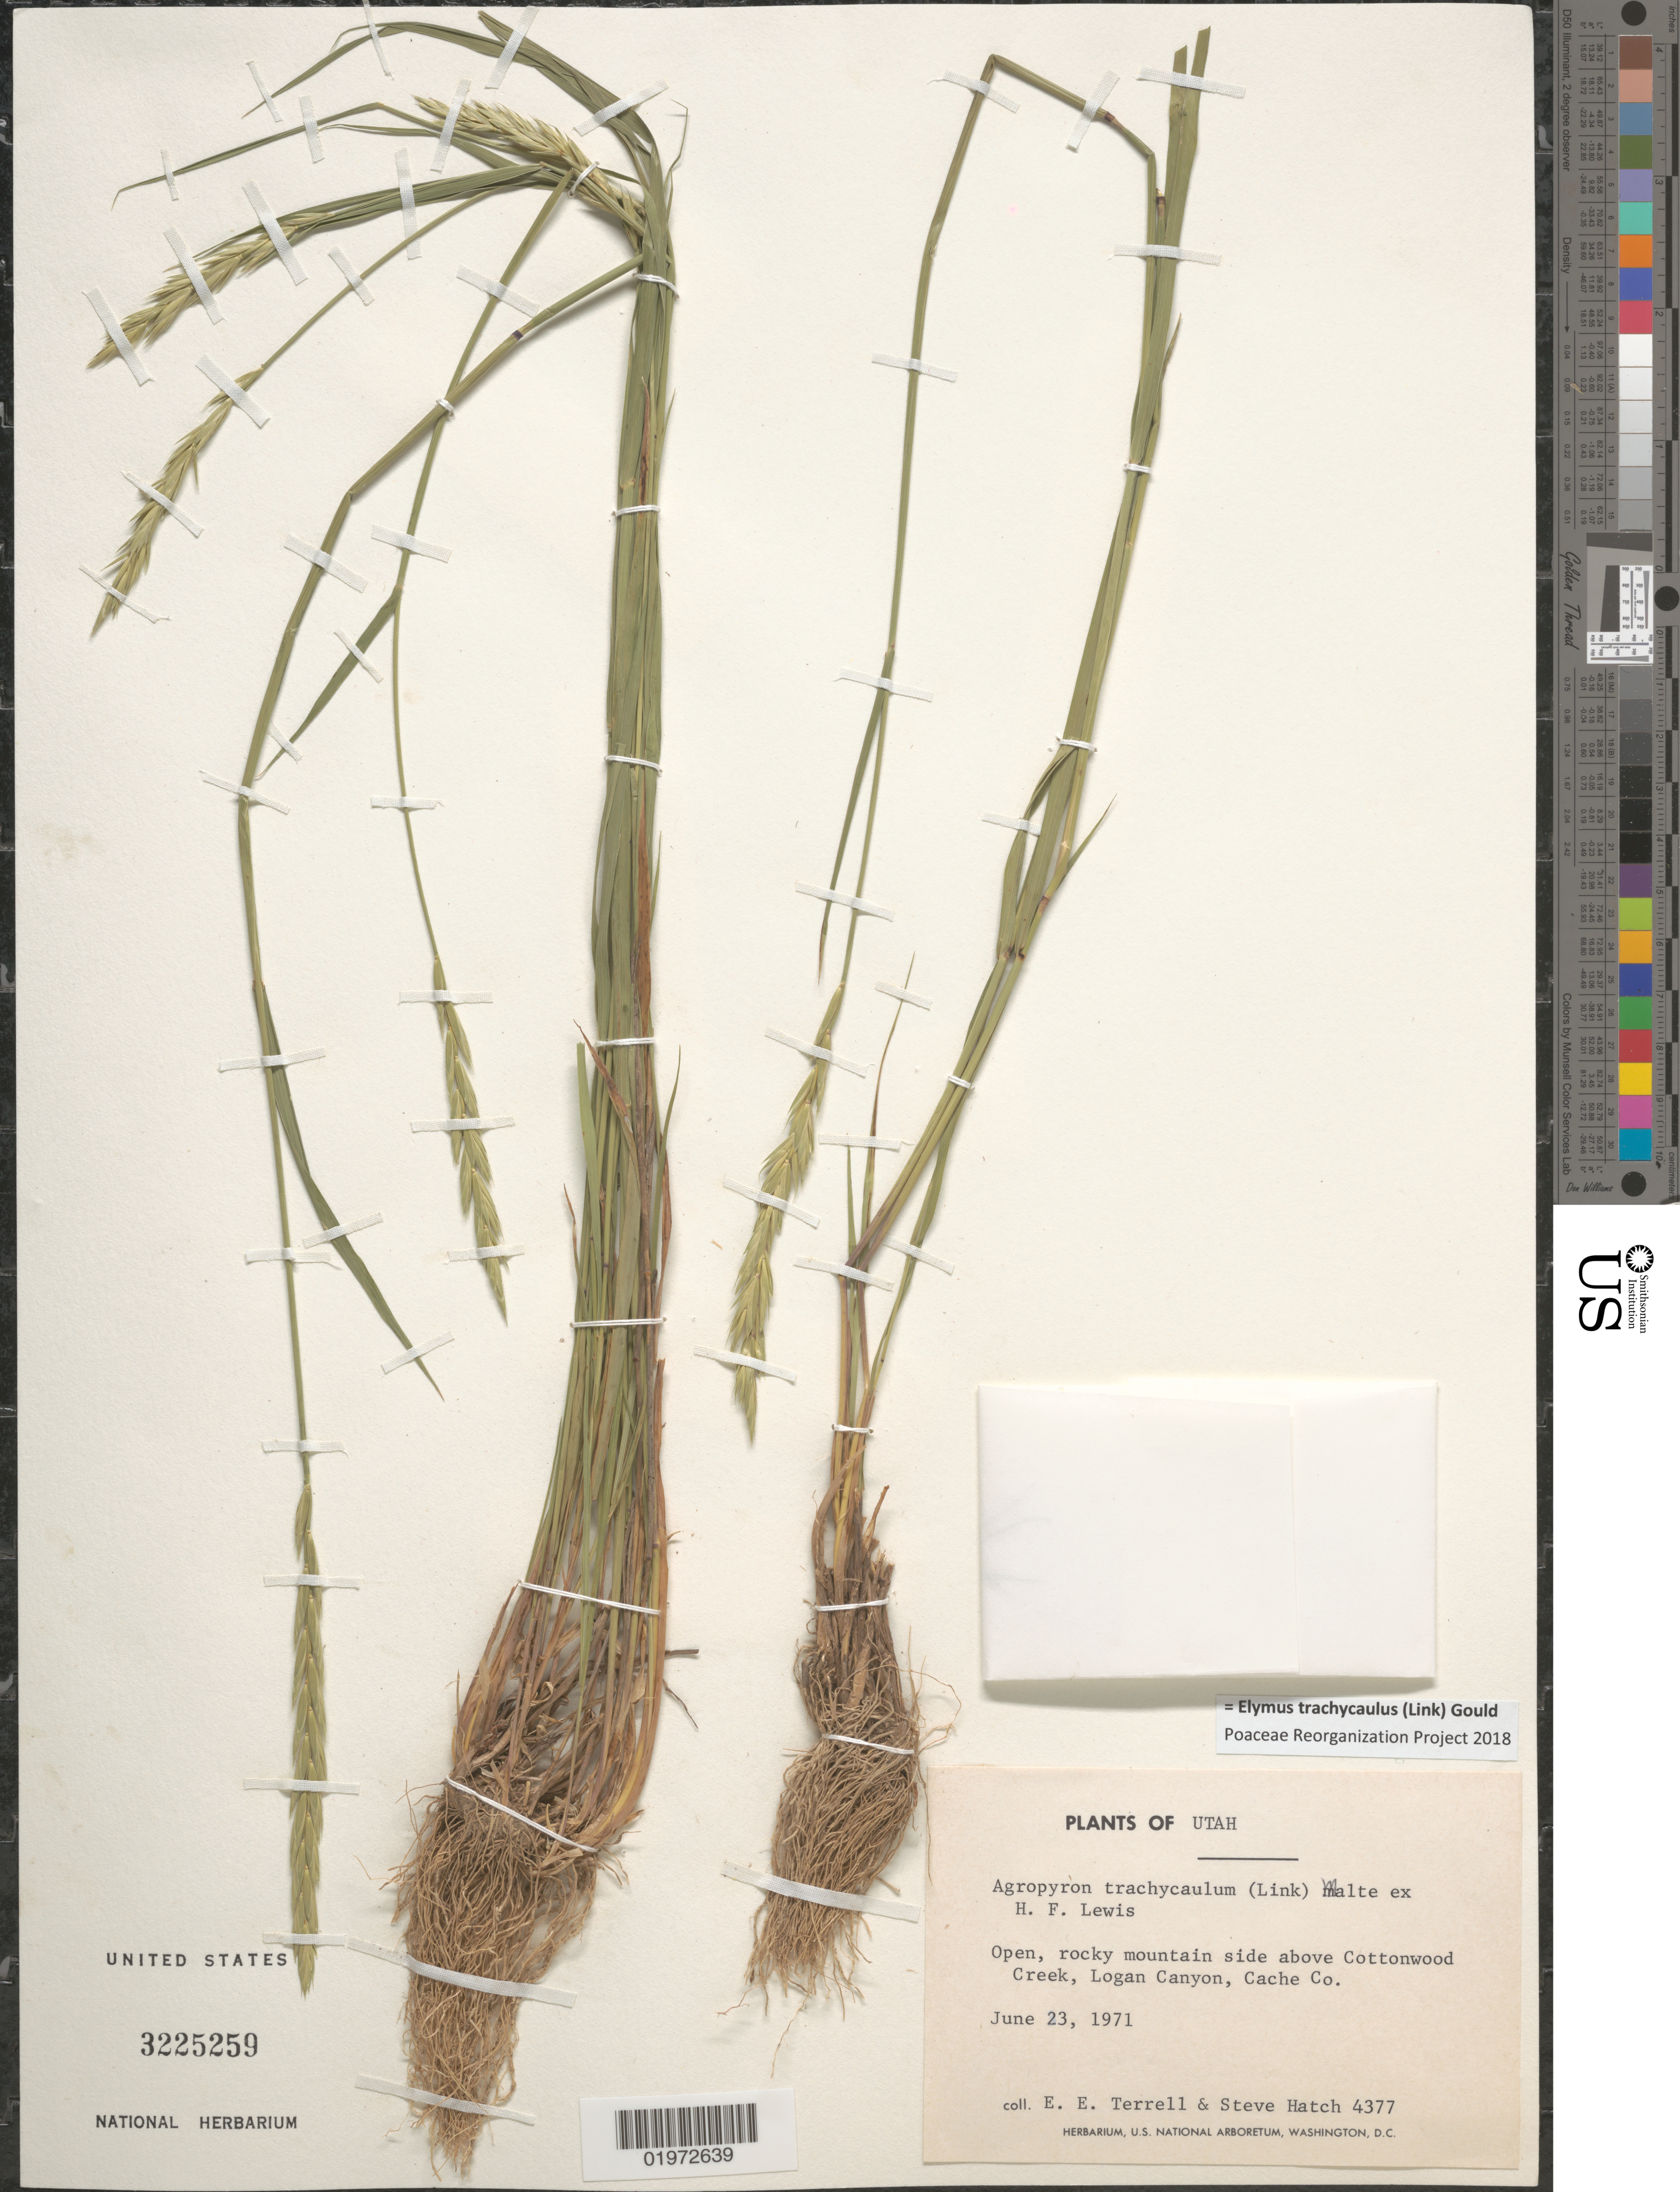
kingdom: Plantae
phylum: Tracheophyta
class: Liliopsida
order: Poales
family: Poaceae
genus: Elymus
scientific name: Elymus trachycaulus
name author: (Link) Gould ex Shinners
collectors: E. E. Terrell & S. Hatch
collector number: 4377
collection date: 1971-06-23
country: United States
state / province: Utah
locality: Open, rocky mountain side above Cottonwood Creek, Logan Canyon, Cache Co.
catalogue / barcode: US 3225259